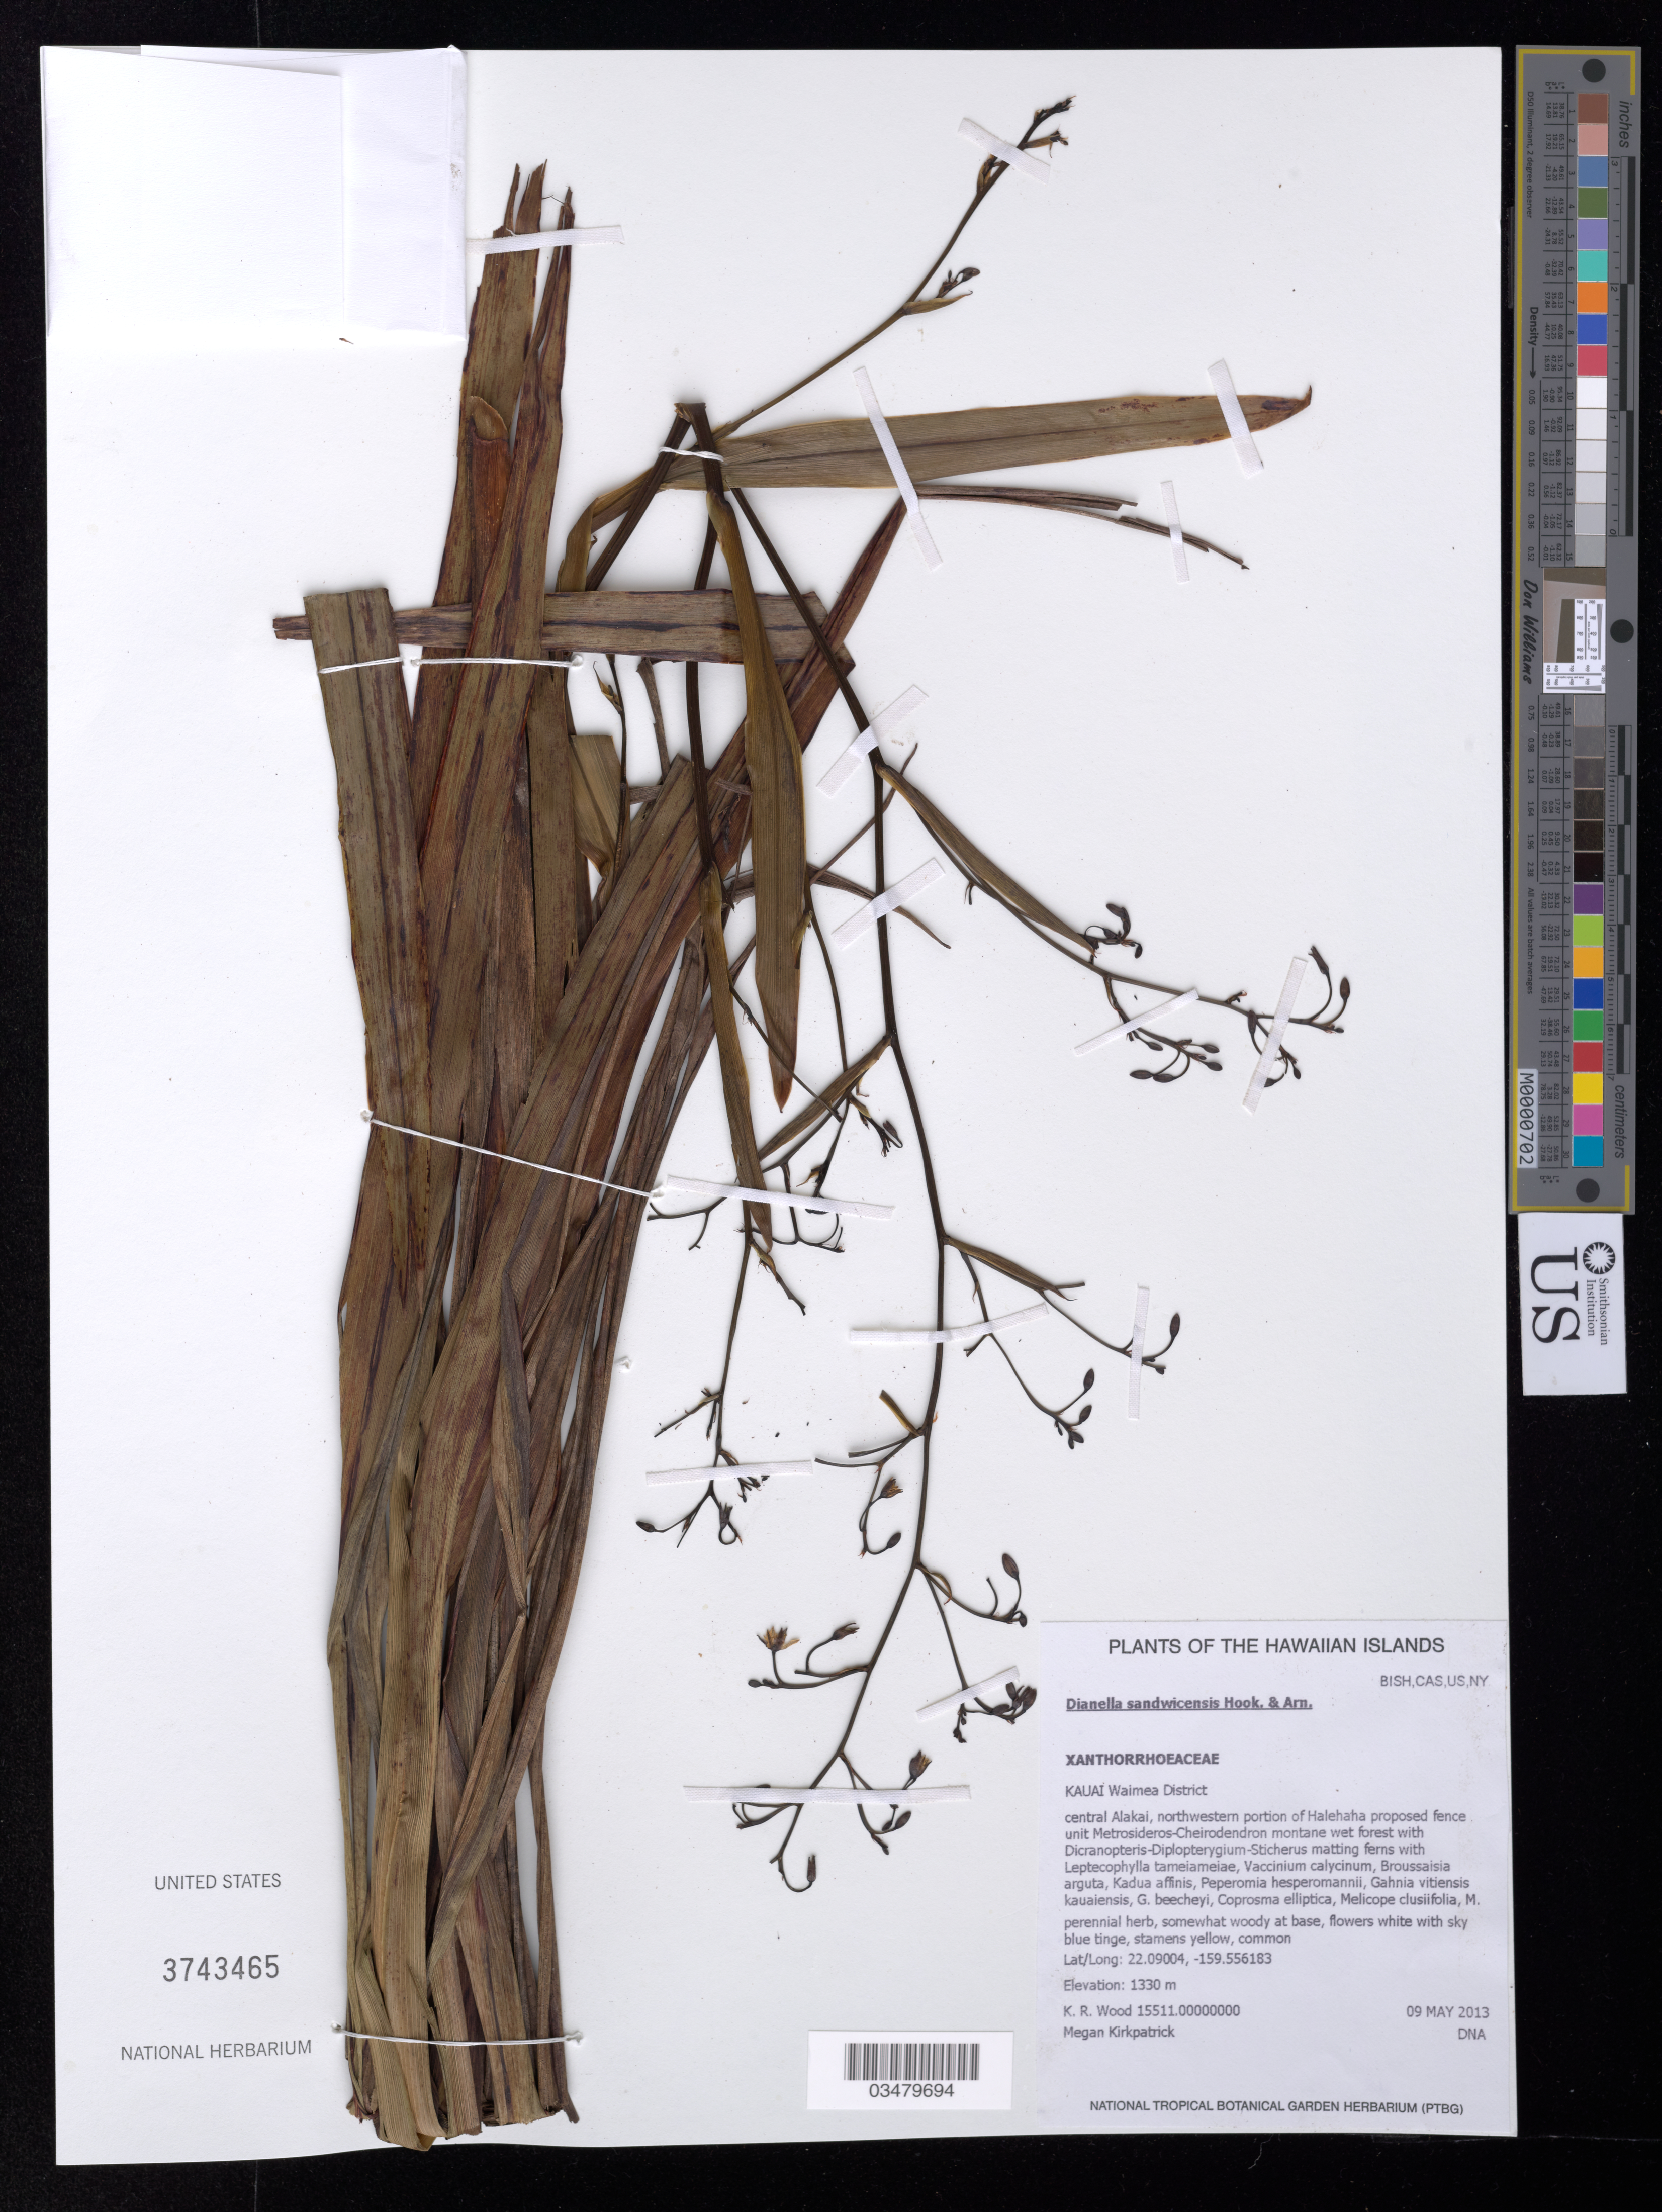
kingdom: Plantae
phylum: Tracheophyta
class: Liliopsida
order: Asparagales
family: Asphodelaceae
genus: Dianella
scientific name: Dianella sandwicensis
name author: Hook. & Arn.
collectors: K. R. Wood & M. Kirkpatrick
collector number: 15511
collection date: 2013-05-09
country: United States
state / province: Hawaii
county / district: Kauai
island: Kauai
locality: Waimea District, central Alakai, northwestern portion of Halehaha proposed fence unit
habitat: Montane wet forest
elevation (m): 1330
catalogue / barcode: US 3743465